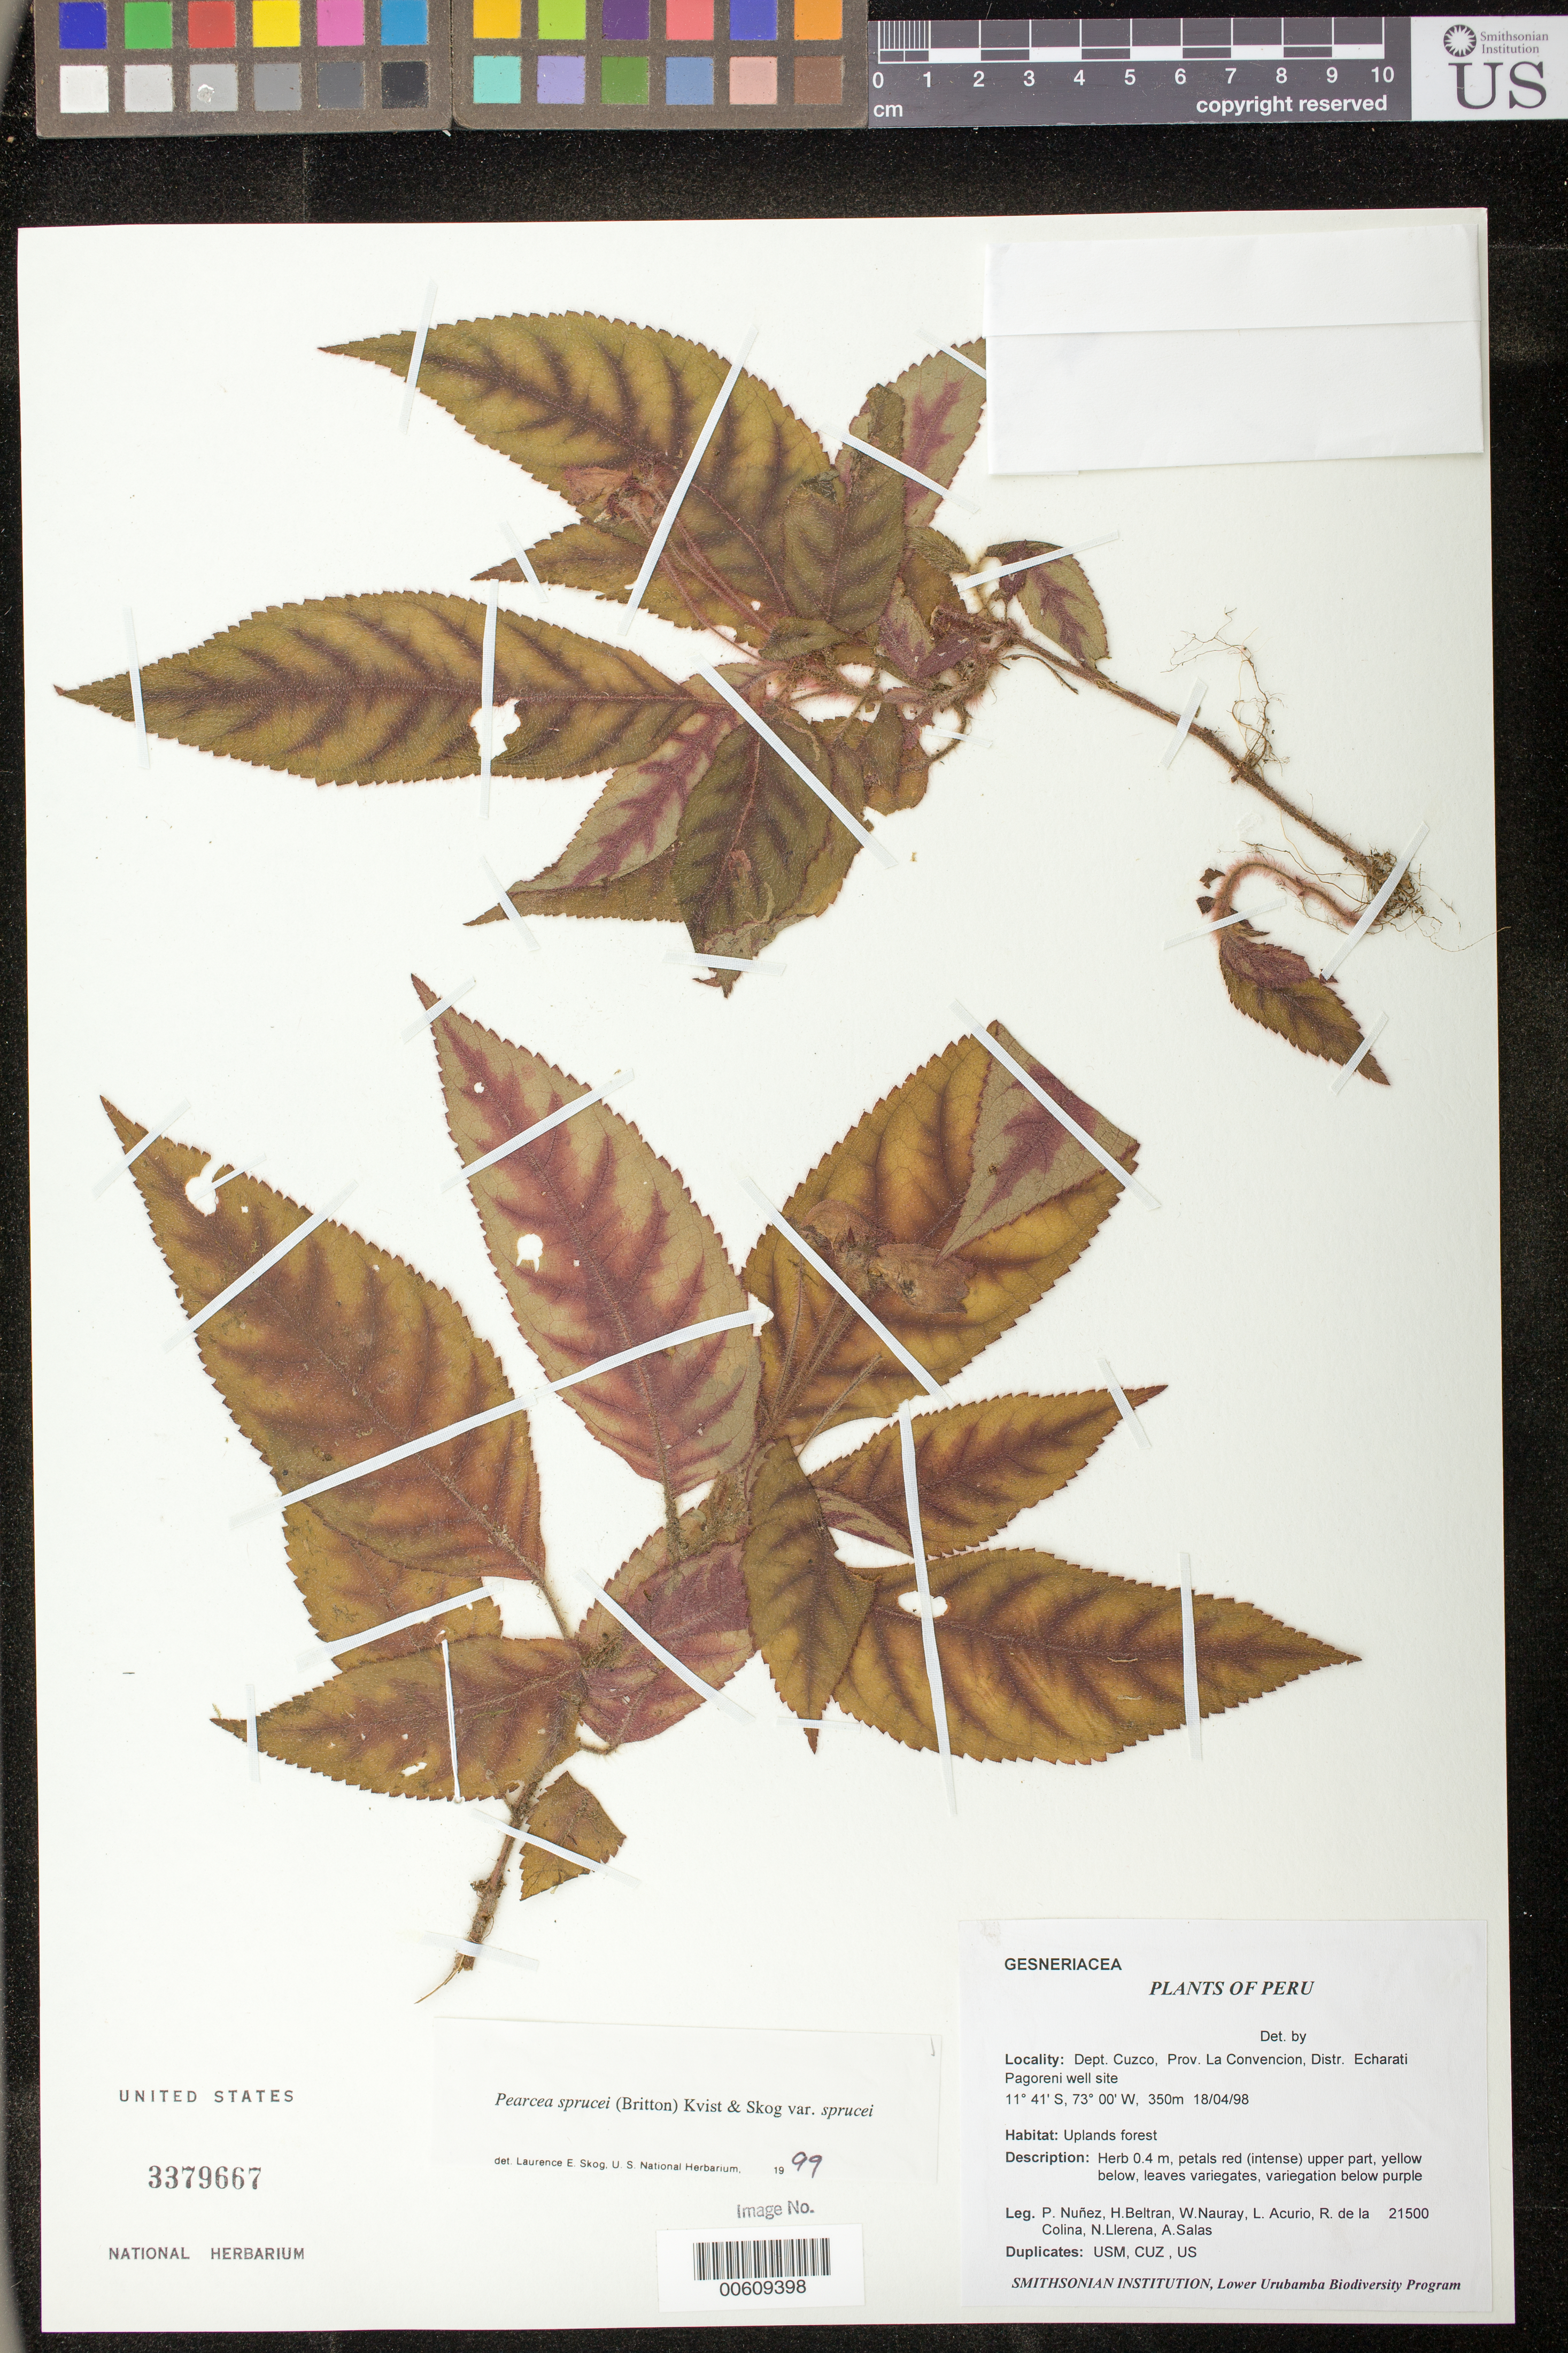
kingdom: Plantae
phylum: Tracheophyta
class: Magnoliopsida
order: Lamiales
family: Gesneriaceae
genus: Pearcea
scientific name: Pearcea sprucei var. sprucei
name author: (Britton ex Rusby) L.P. Kvist & L.E. Skog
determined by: Skog, Laurence E.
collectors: P. Núñez V., H. Beltran, W. Nauray, L. Acurio, R. de La Colina, N. Llerena & A. Salas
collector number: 21500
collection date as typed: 18 Apr 1998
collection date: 1998-04-18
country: Peru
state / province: Cusco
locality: Prov. La Convencion; Dtto. Echarati, Pagoreni well site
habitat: Uplands forest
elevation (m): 350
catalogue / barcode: US 3379667